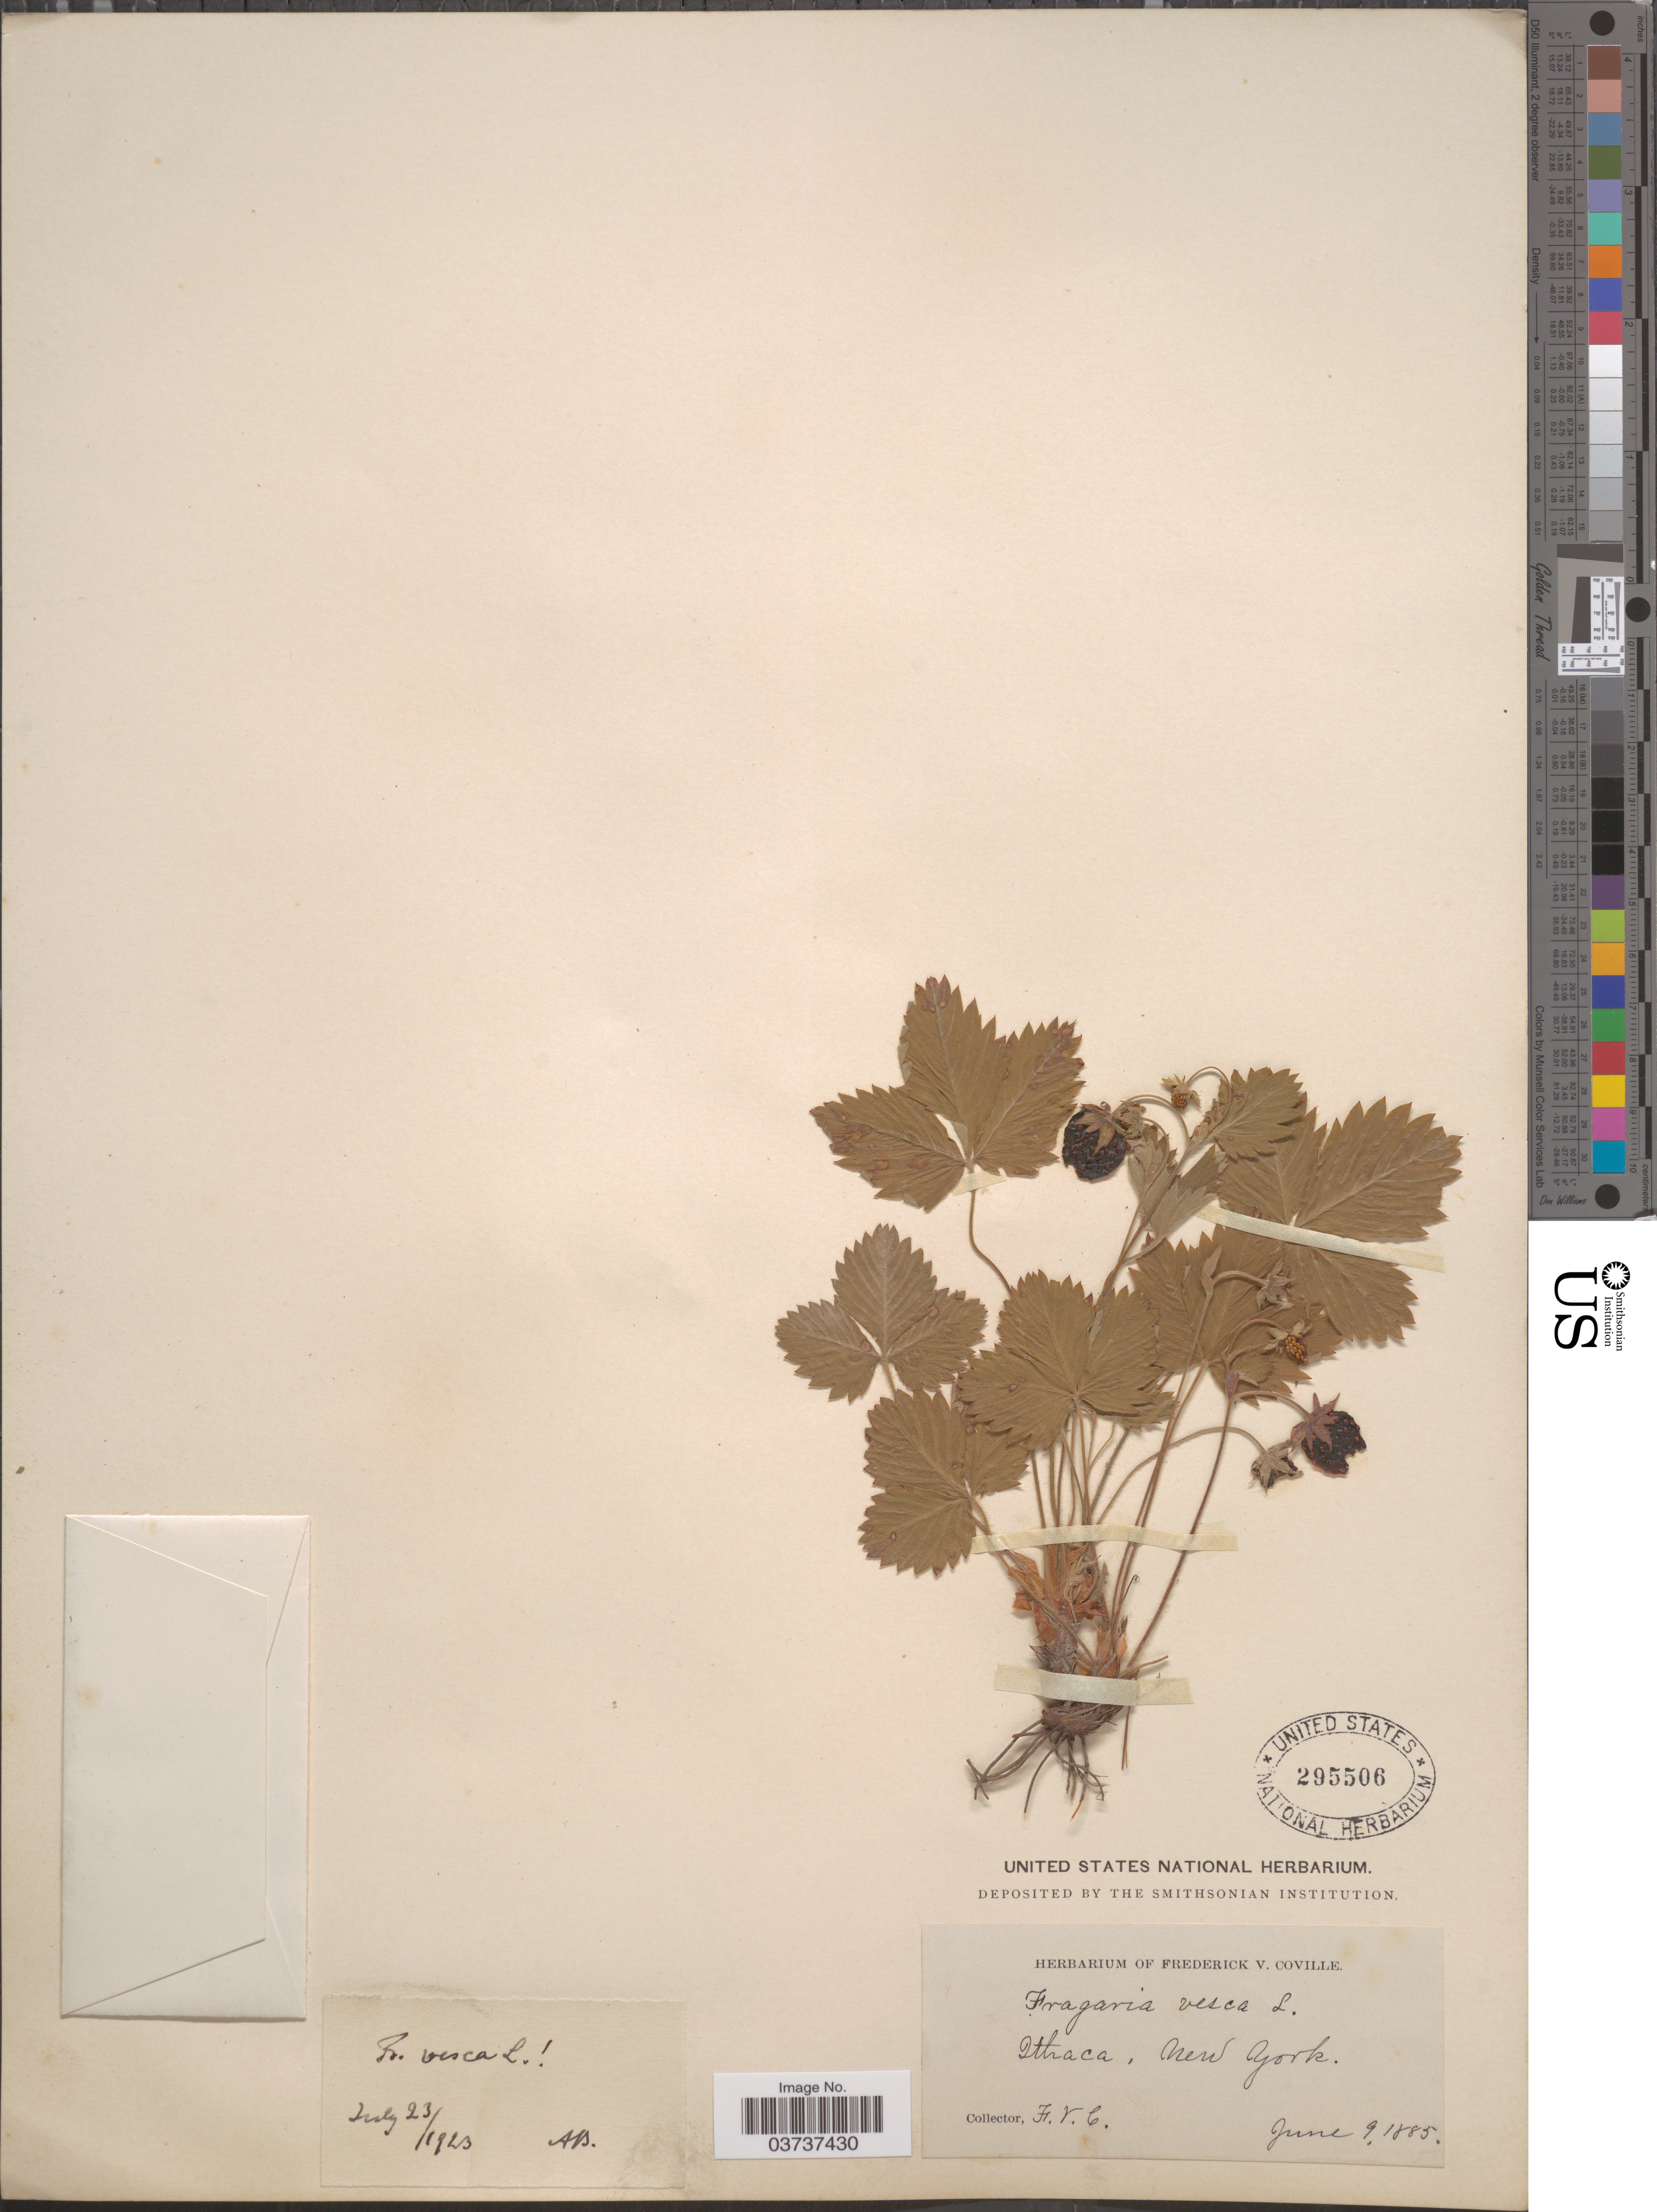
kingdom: Plantae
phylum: Tracheophyta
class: Magnoliopsida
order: Rosales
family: Rosaceae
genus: Fragaria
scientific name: Fragaria vesca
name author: L.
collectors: F. V. Coville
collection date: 1885-06-09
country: United States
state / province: New York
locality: Ithaca.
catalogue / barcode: US 295506